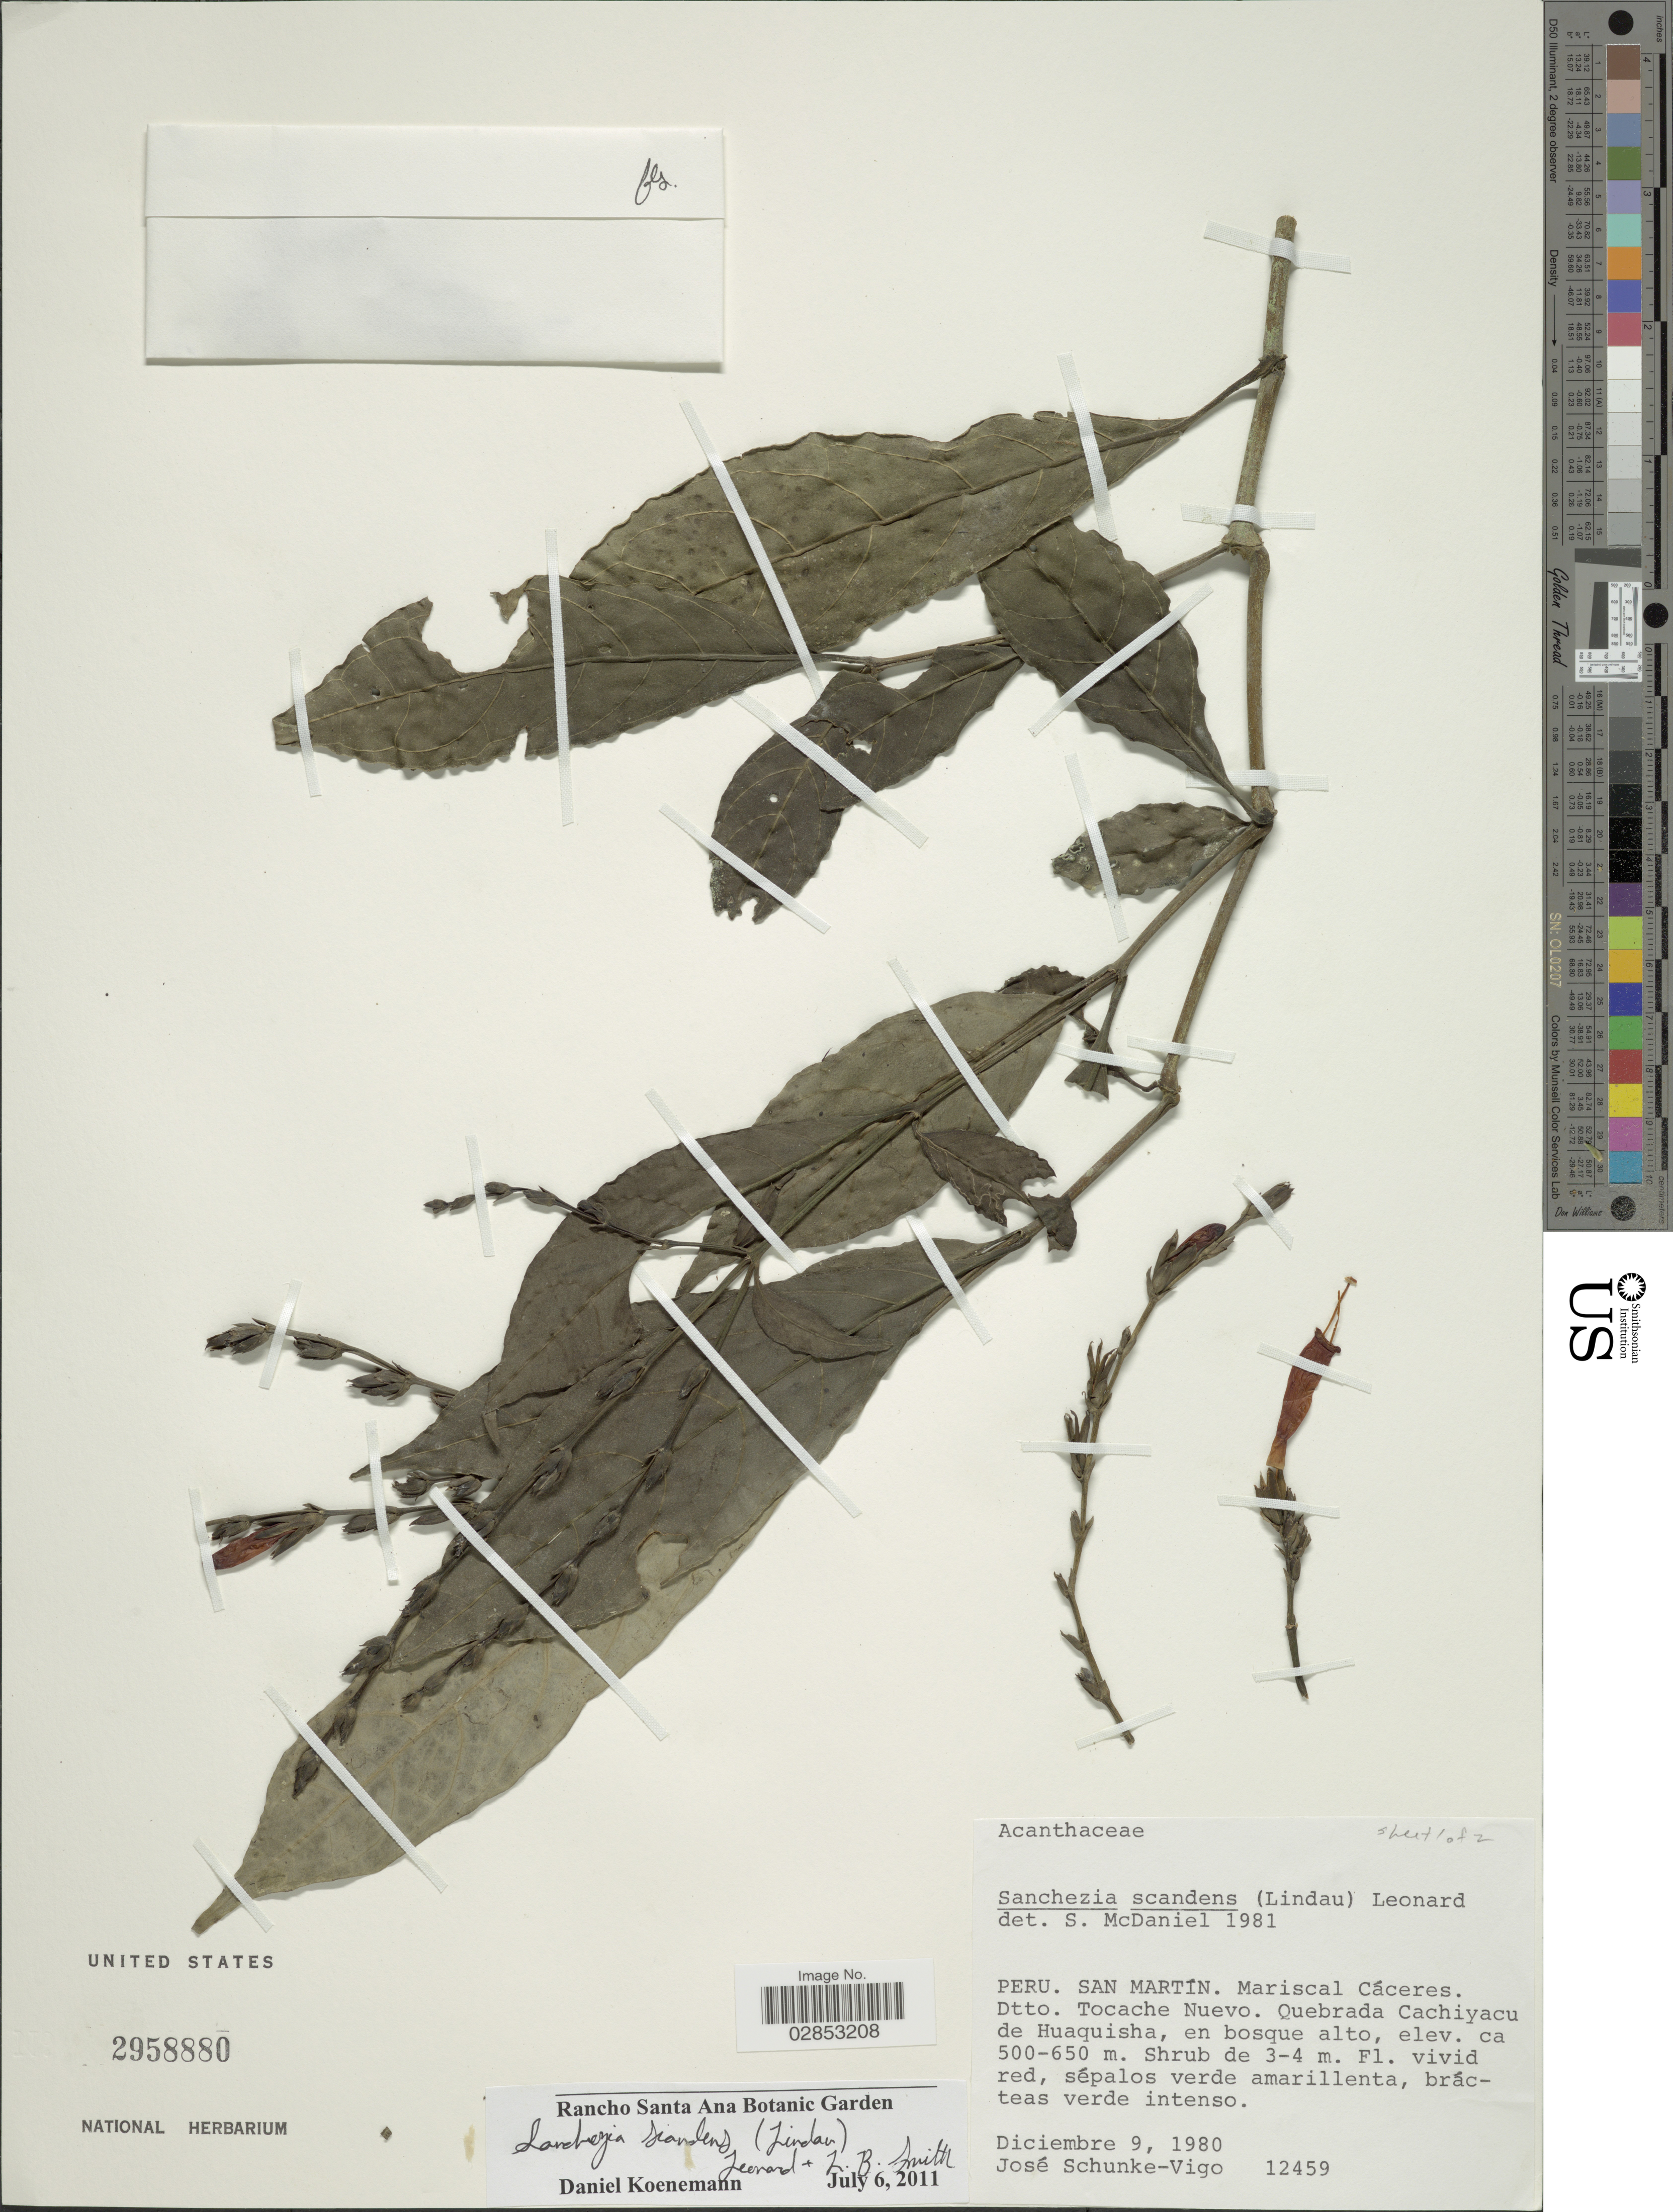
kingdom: Plantae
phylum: Tracheophyta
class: Magnoliopsida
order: Lamiales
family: Acanthaceae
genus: Steirosanchezia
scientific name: Steirosanchezia scandens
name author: Lindau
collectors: J. Schunke Vigo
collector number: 12459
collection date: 1980-12-09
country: Peru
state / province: San Martín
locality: San Martín, Mariscal Cáceres, Dtto. Tocache Nuevo, Quebrada Cachiyacu de Huaquisha.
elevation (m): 500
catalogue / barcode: US 2958880